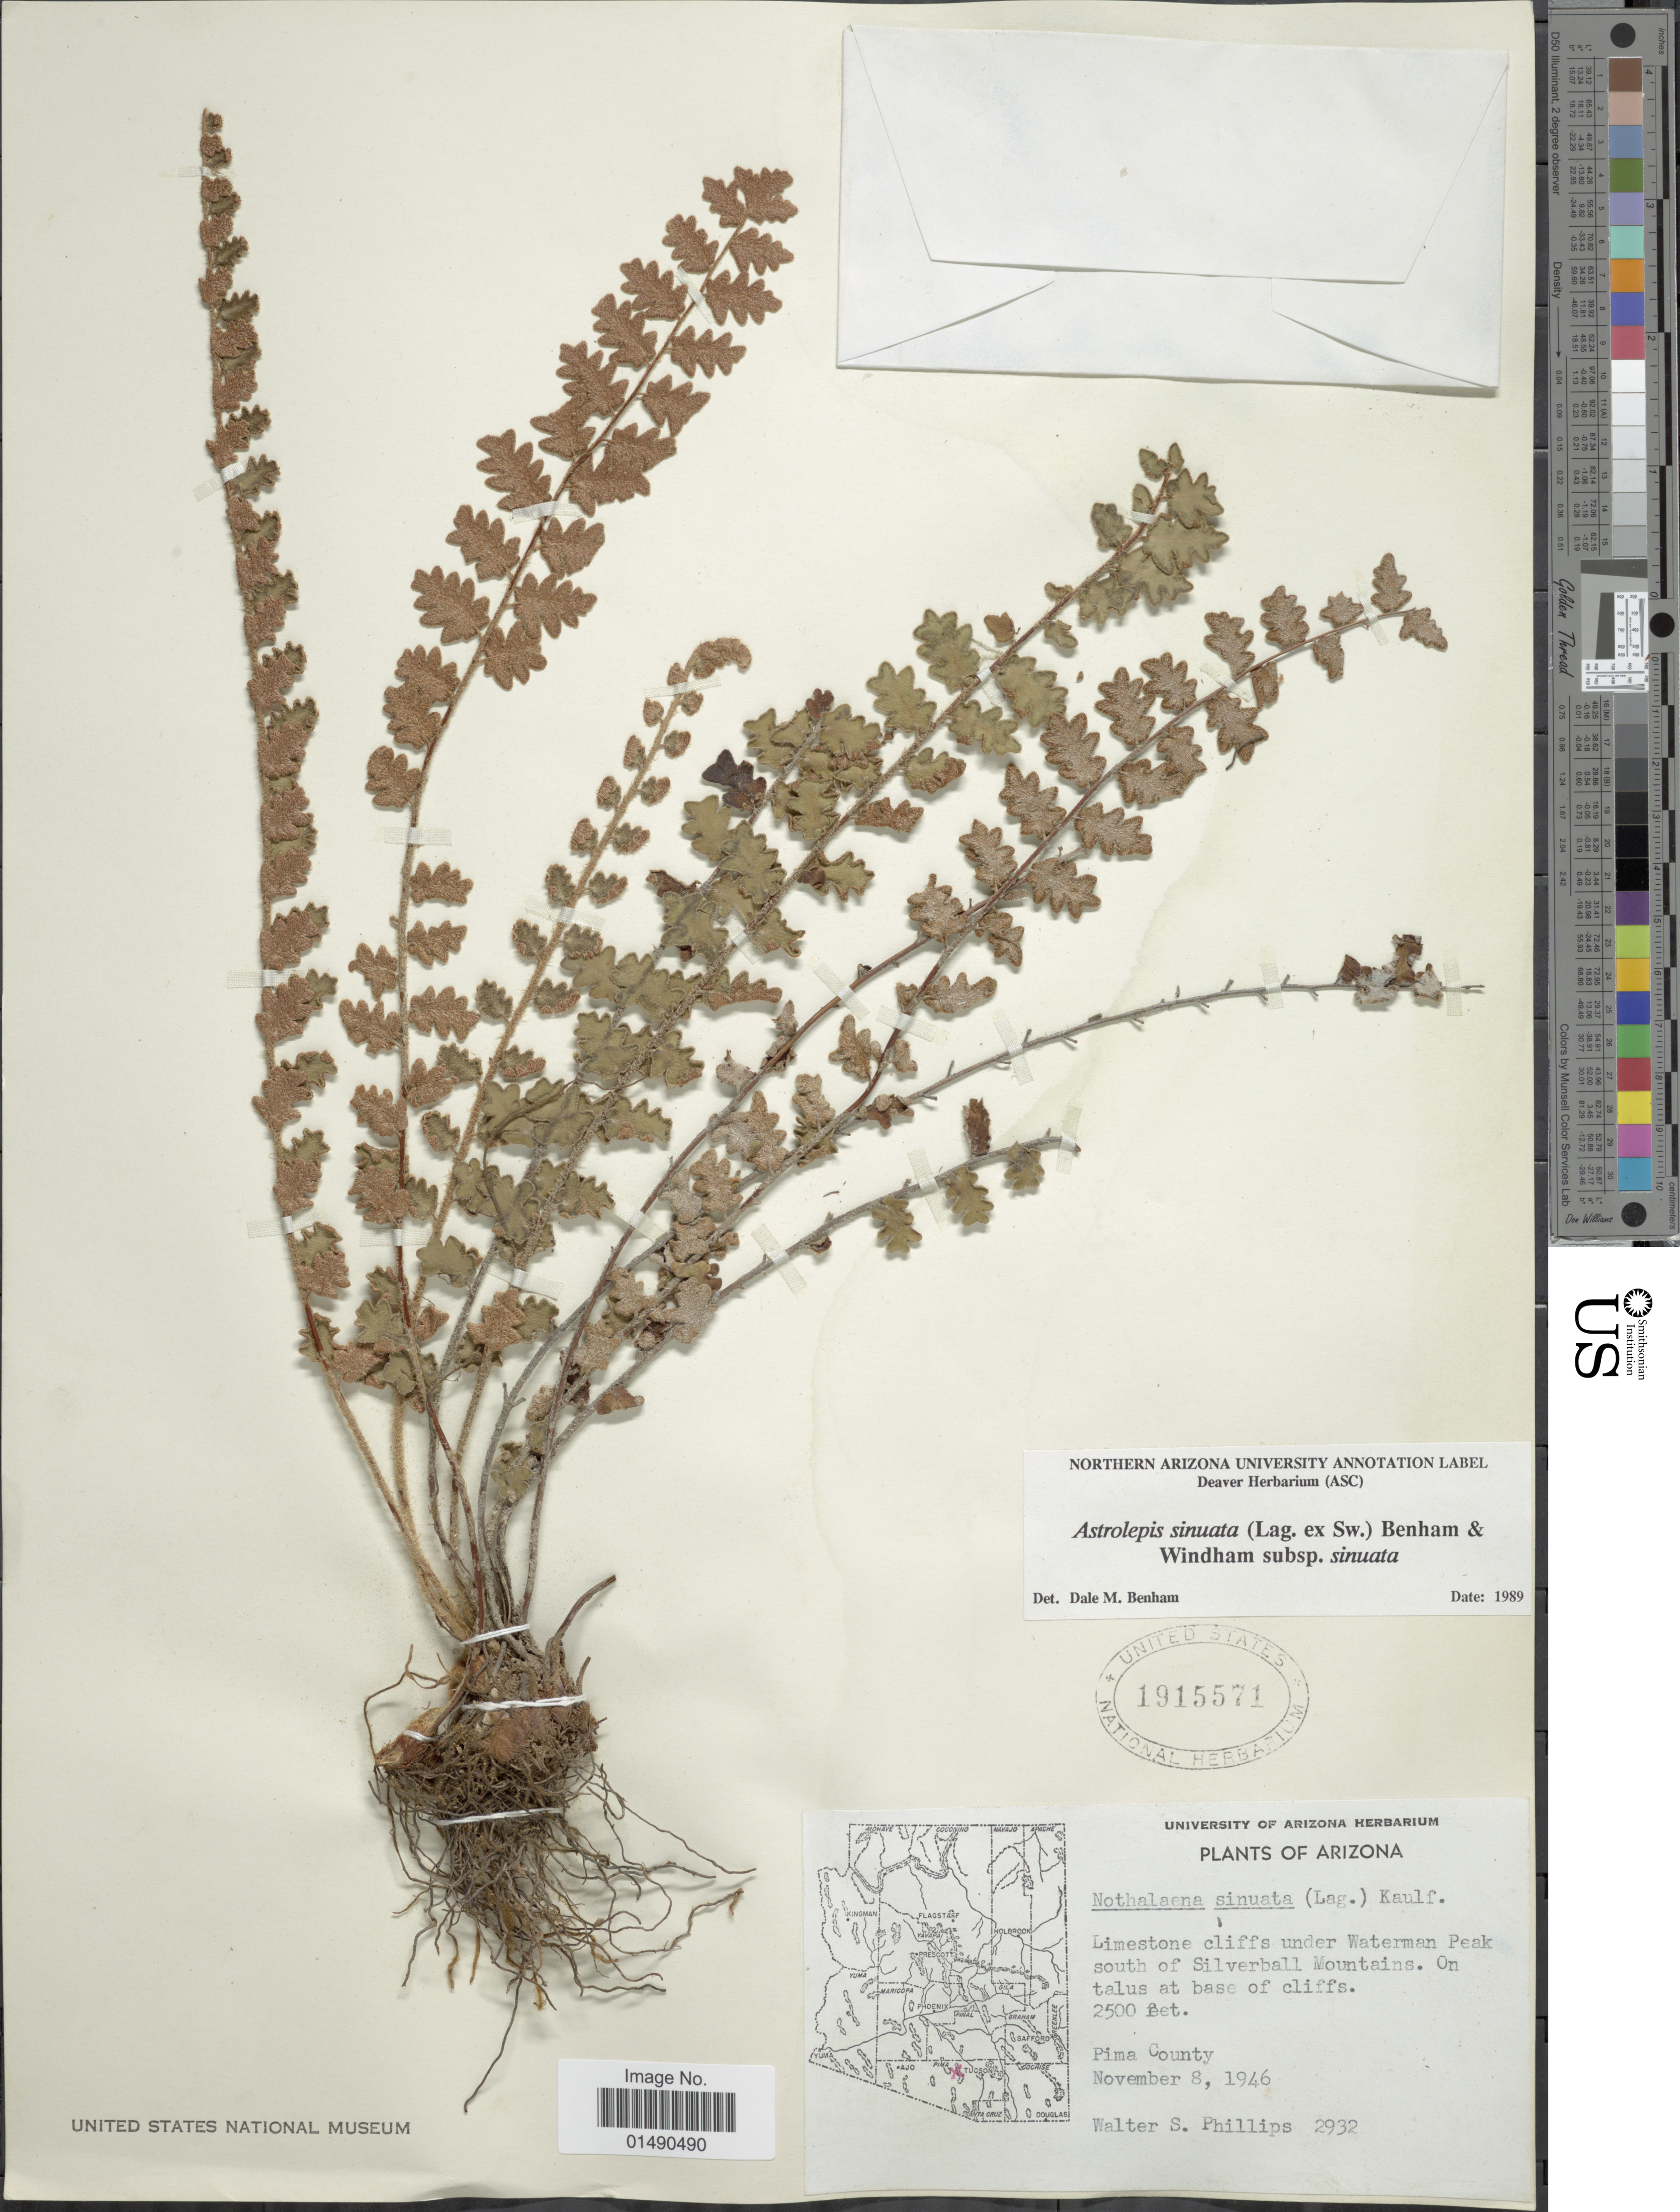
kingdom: Plantae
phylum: Tracheophyta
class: Polypodiopsida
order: Polypodiales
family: Pteridaceae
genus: Astrolepis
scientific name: Astrolepis sinuata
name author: (Lag. ex Sw.) D.M. Benham & Windham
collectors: W. S. Phillips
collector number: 2932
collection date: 1946-11-08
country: United States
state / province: Arizona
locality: Limestone cliffs under Waterman Peak south of Silverball Mountains, Pima County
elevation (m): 762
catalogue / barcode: US 1915571